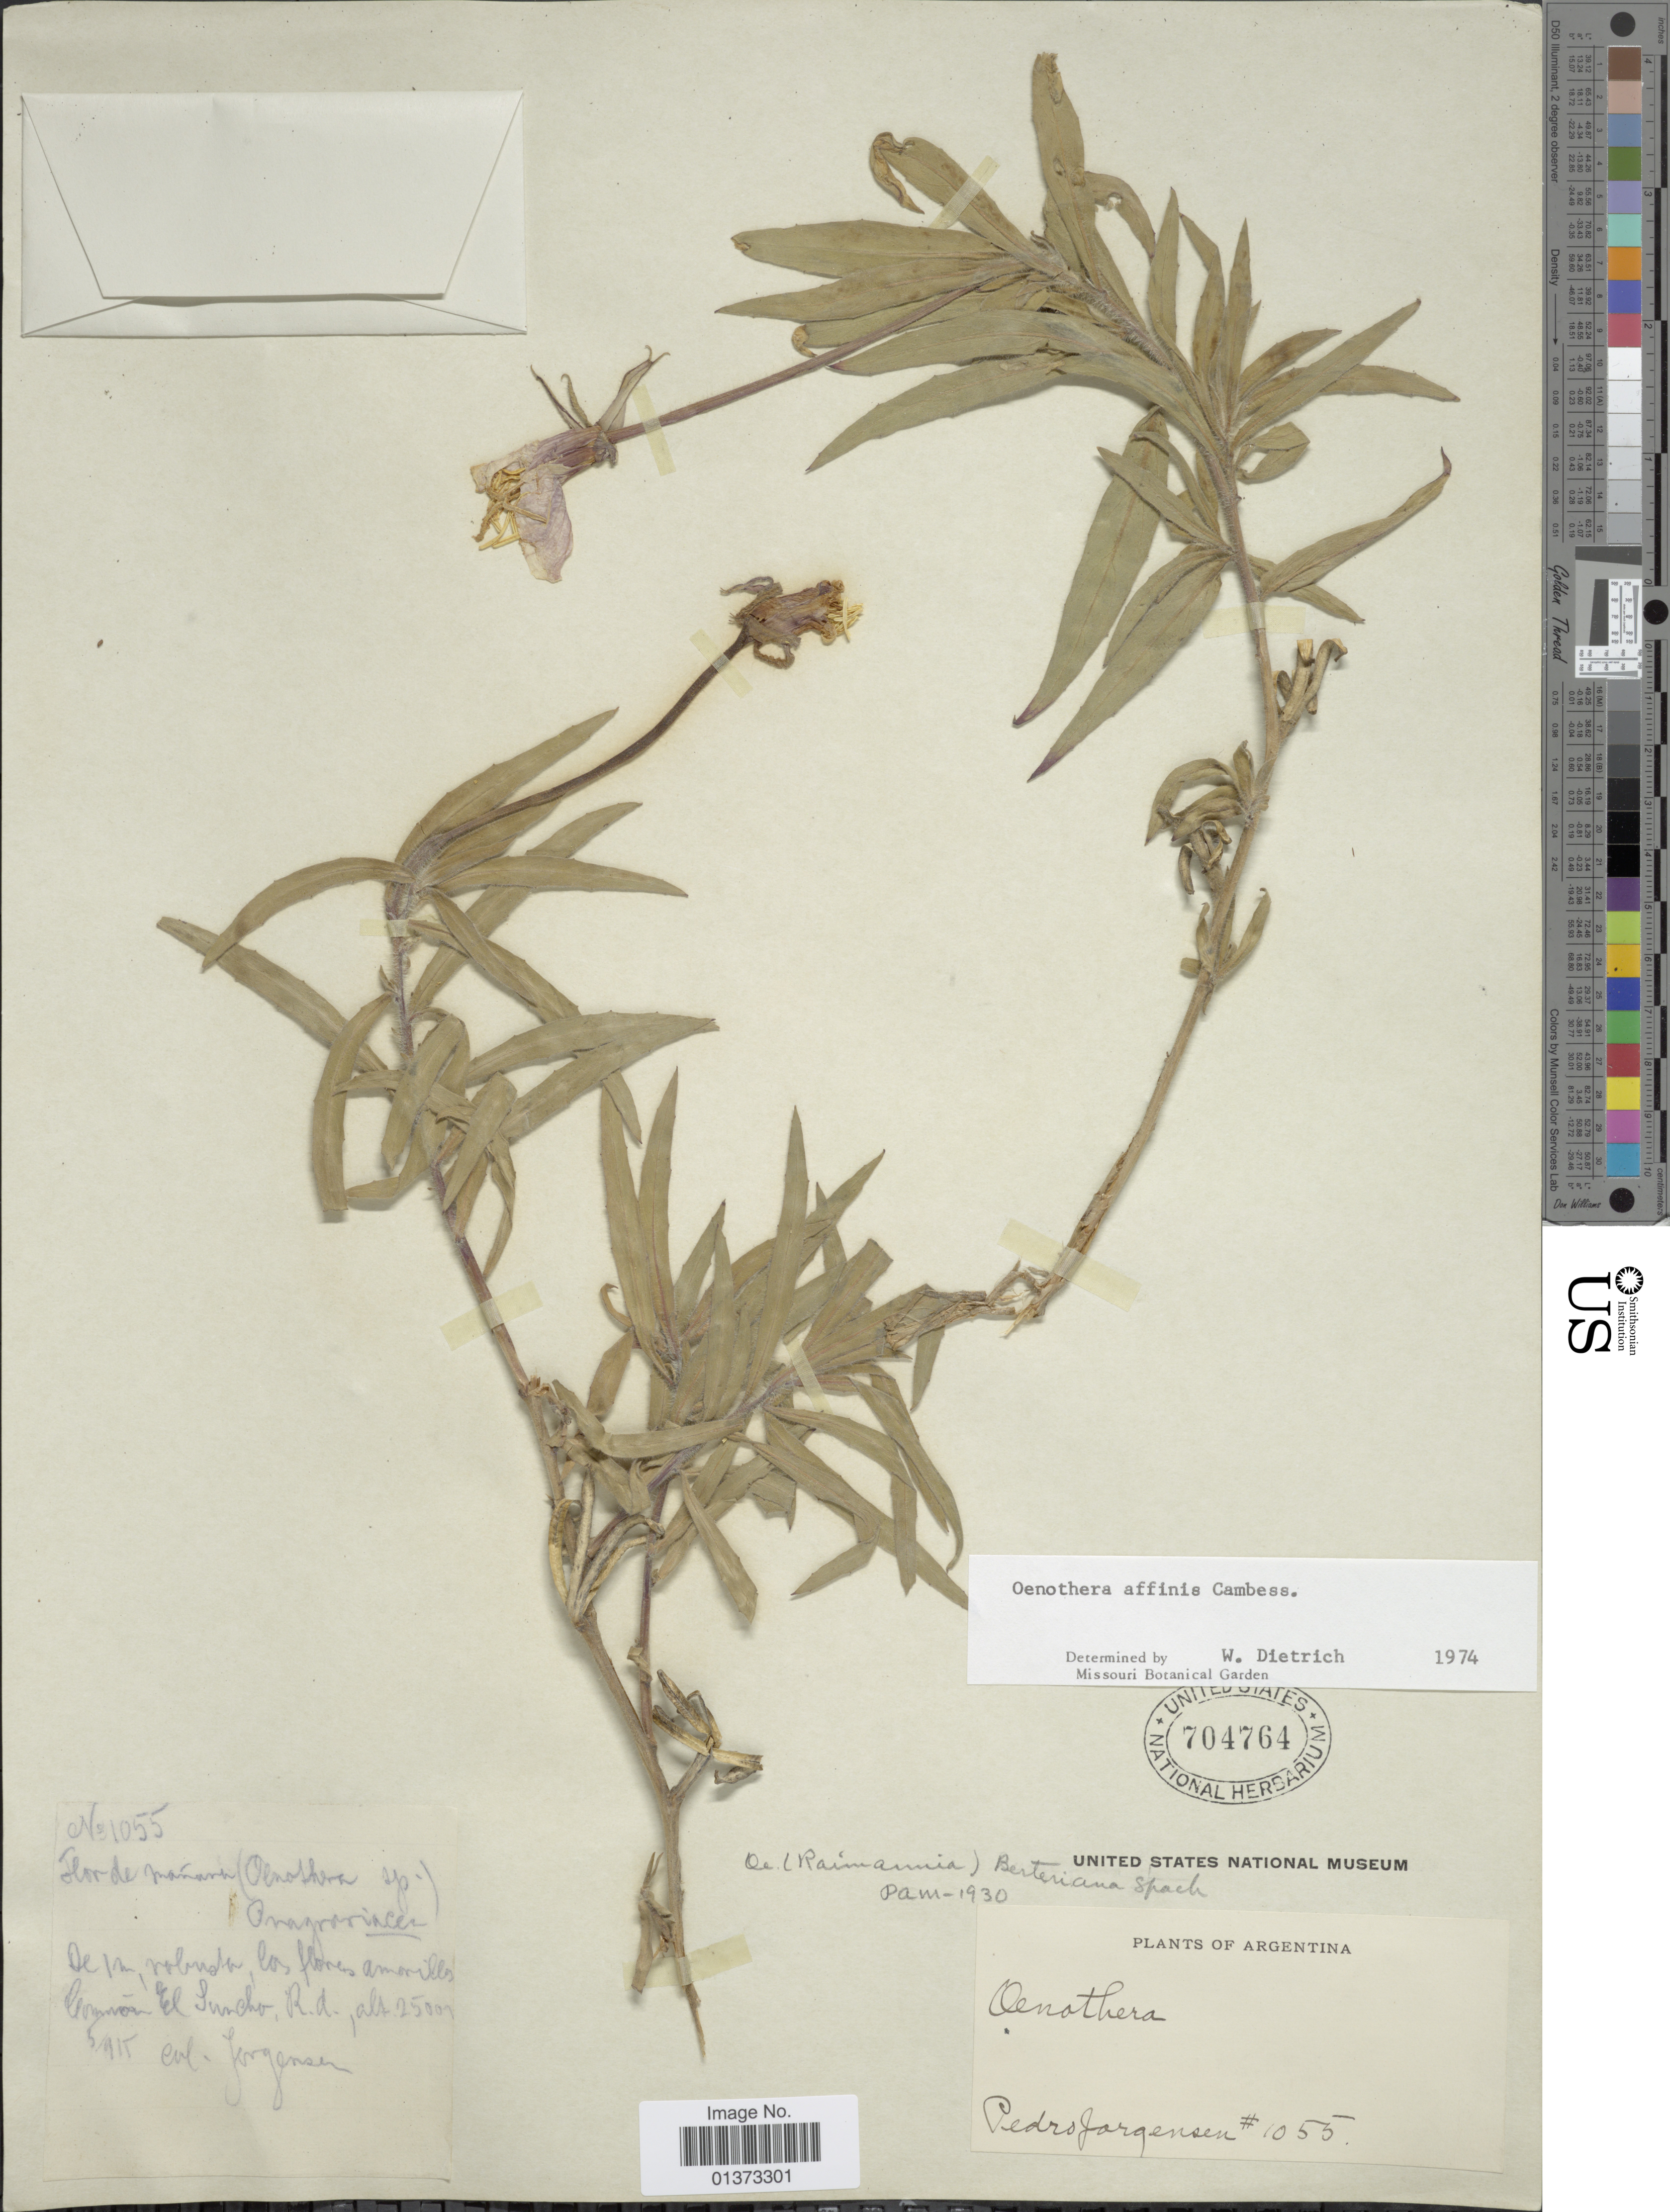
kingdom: Plantae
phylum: Tracheophyta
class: Magnoliopsida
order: Myrtales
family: Onagraceae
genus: Oenothera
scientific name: Oenothera affinis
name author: Cambess.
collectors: P. Jörgensen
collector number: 1055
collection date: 1915-05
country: Argentina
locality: El Suncho, R.d.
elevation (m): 2500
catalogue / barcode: US 704764